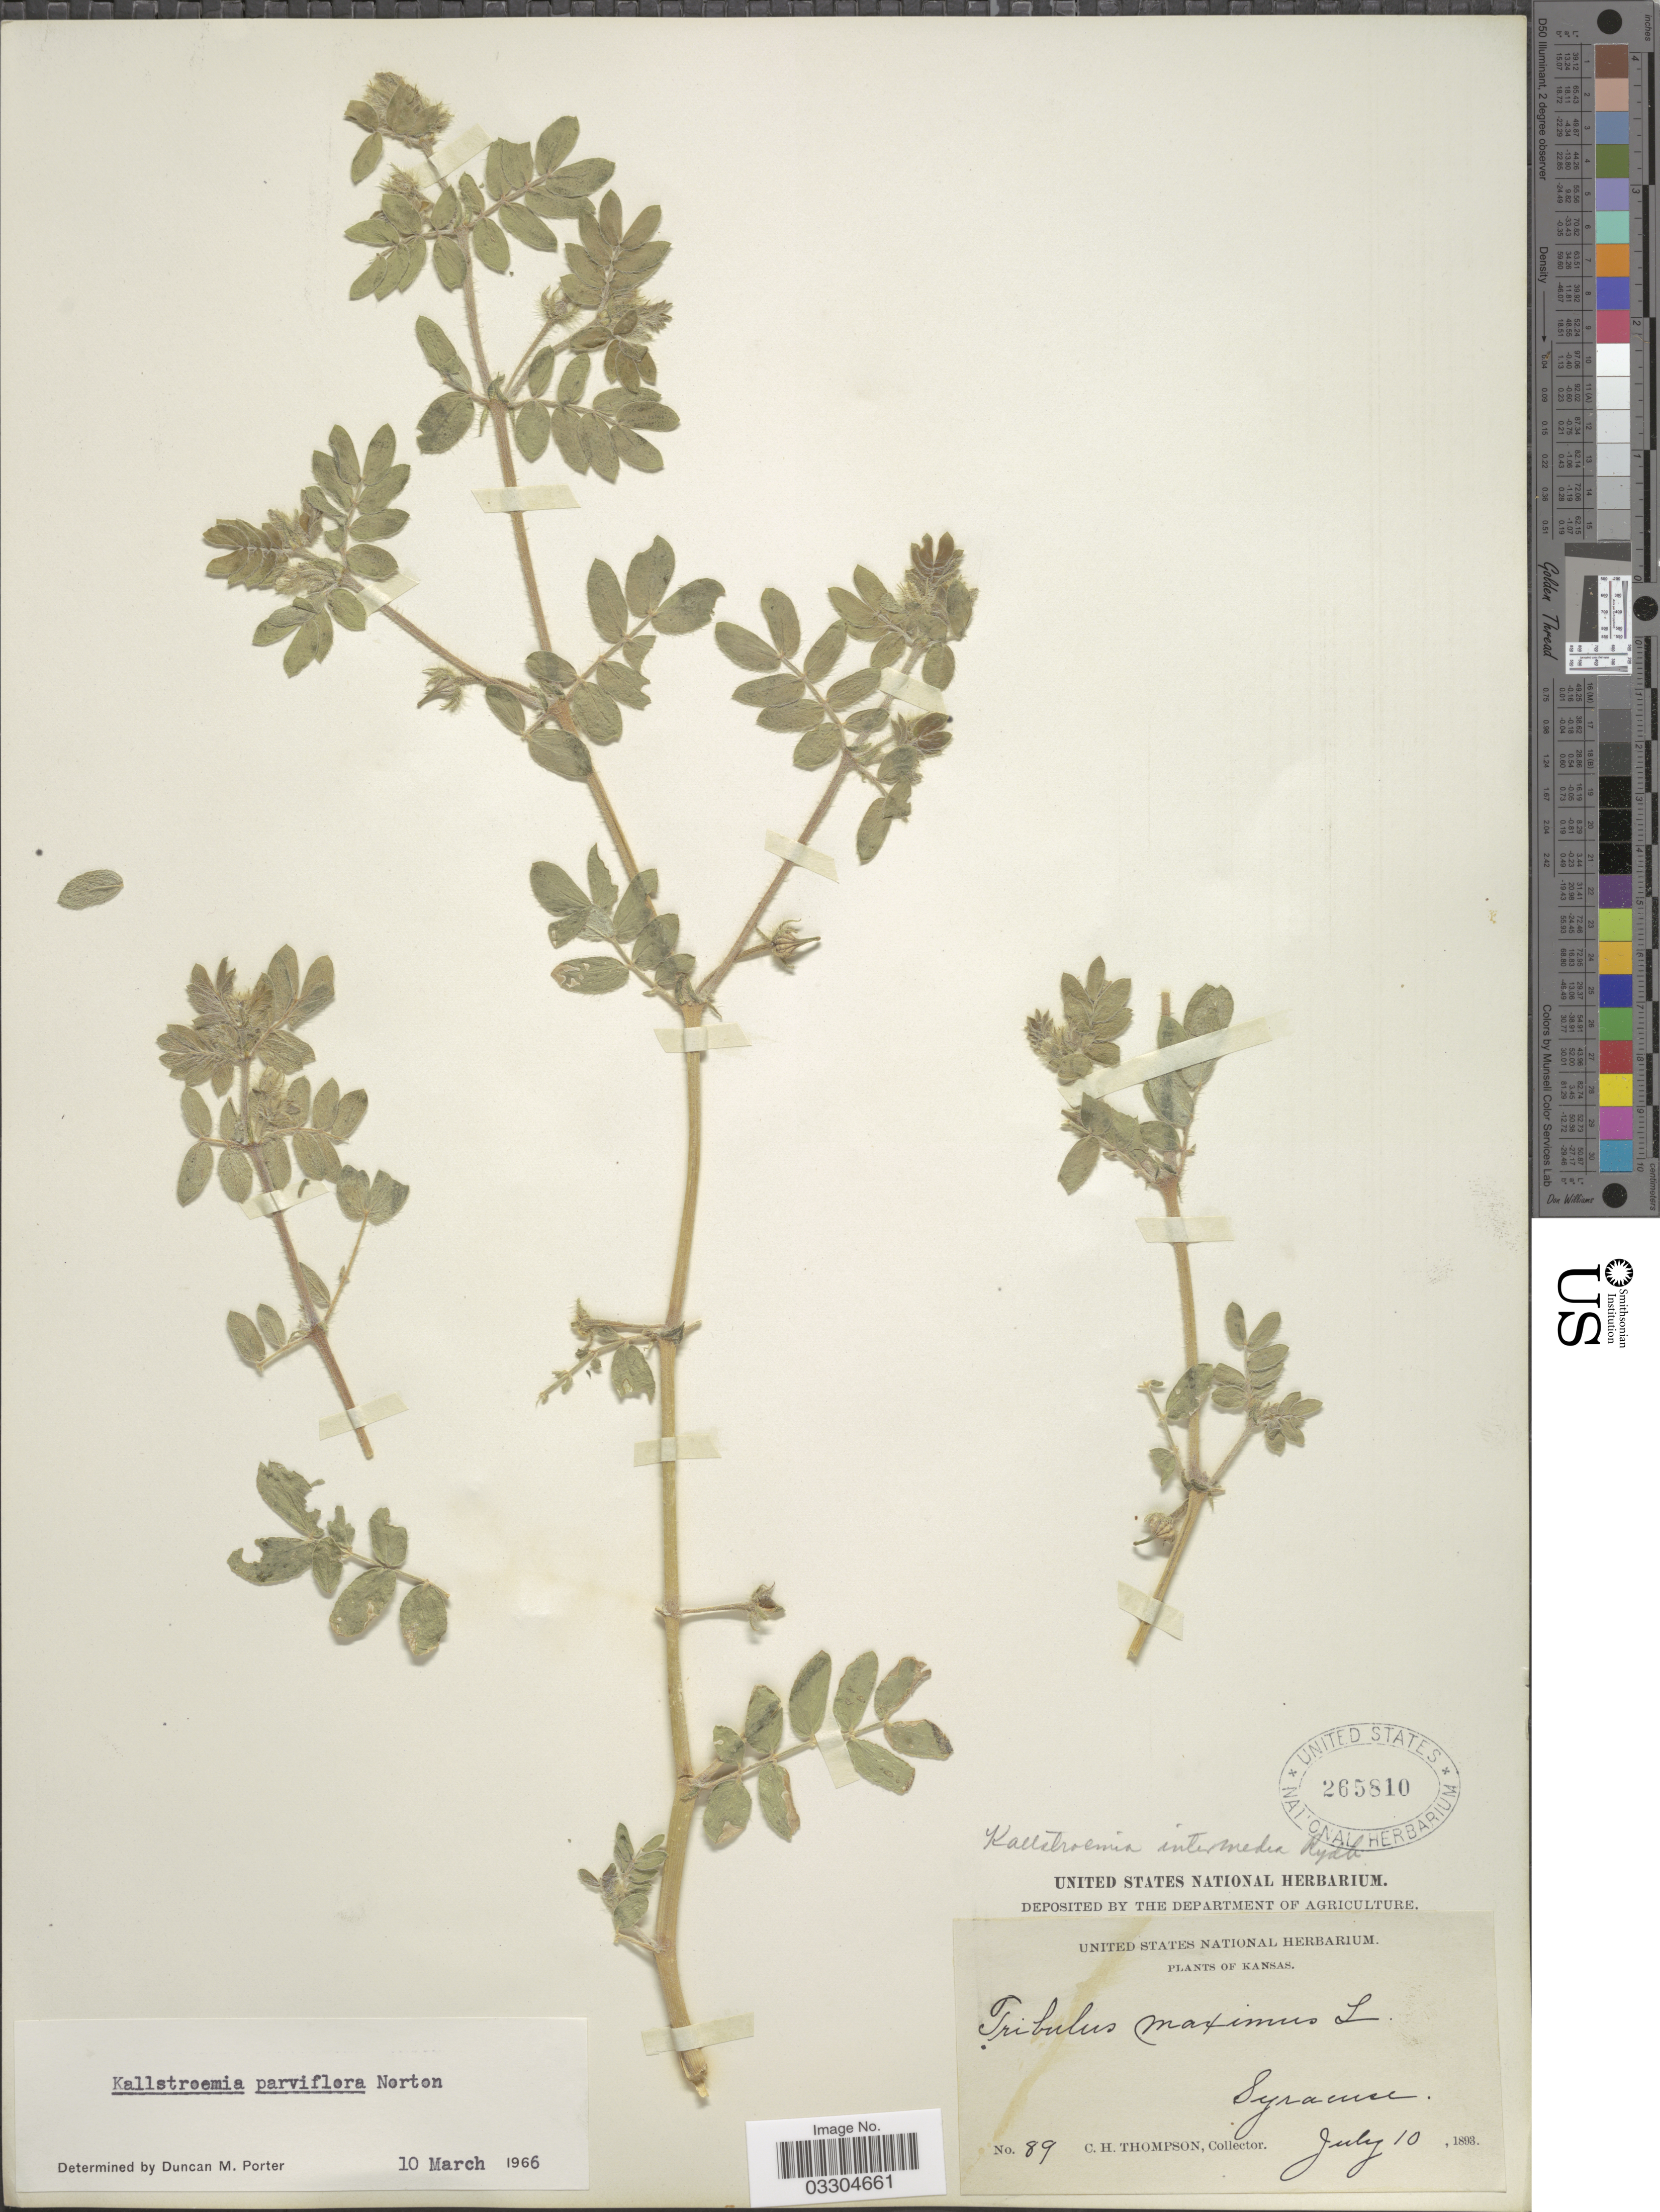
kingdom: Plantae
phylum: Tracheophyta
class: Magnoliopsida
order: Zygophyllales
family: Zygophyllaceae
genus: Kallstroemia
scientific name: Kallstroemia parviflora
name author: Norton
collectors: C. H. Thompson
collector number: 89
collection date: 1893-07-10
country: United States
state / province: Kansas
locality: Syracuse.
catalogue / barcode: US 265810